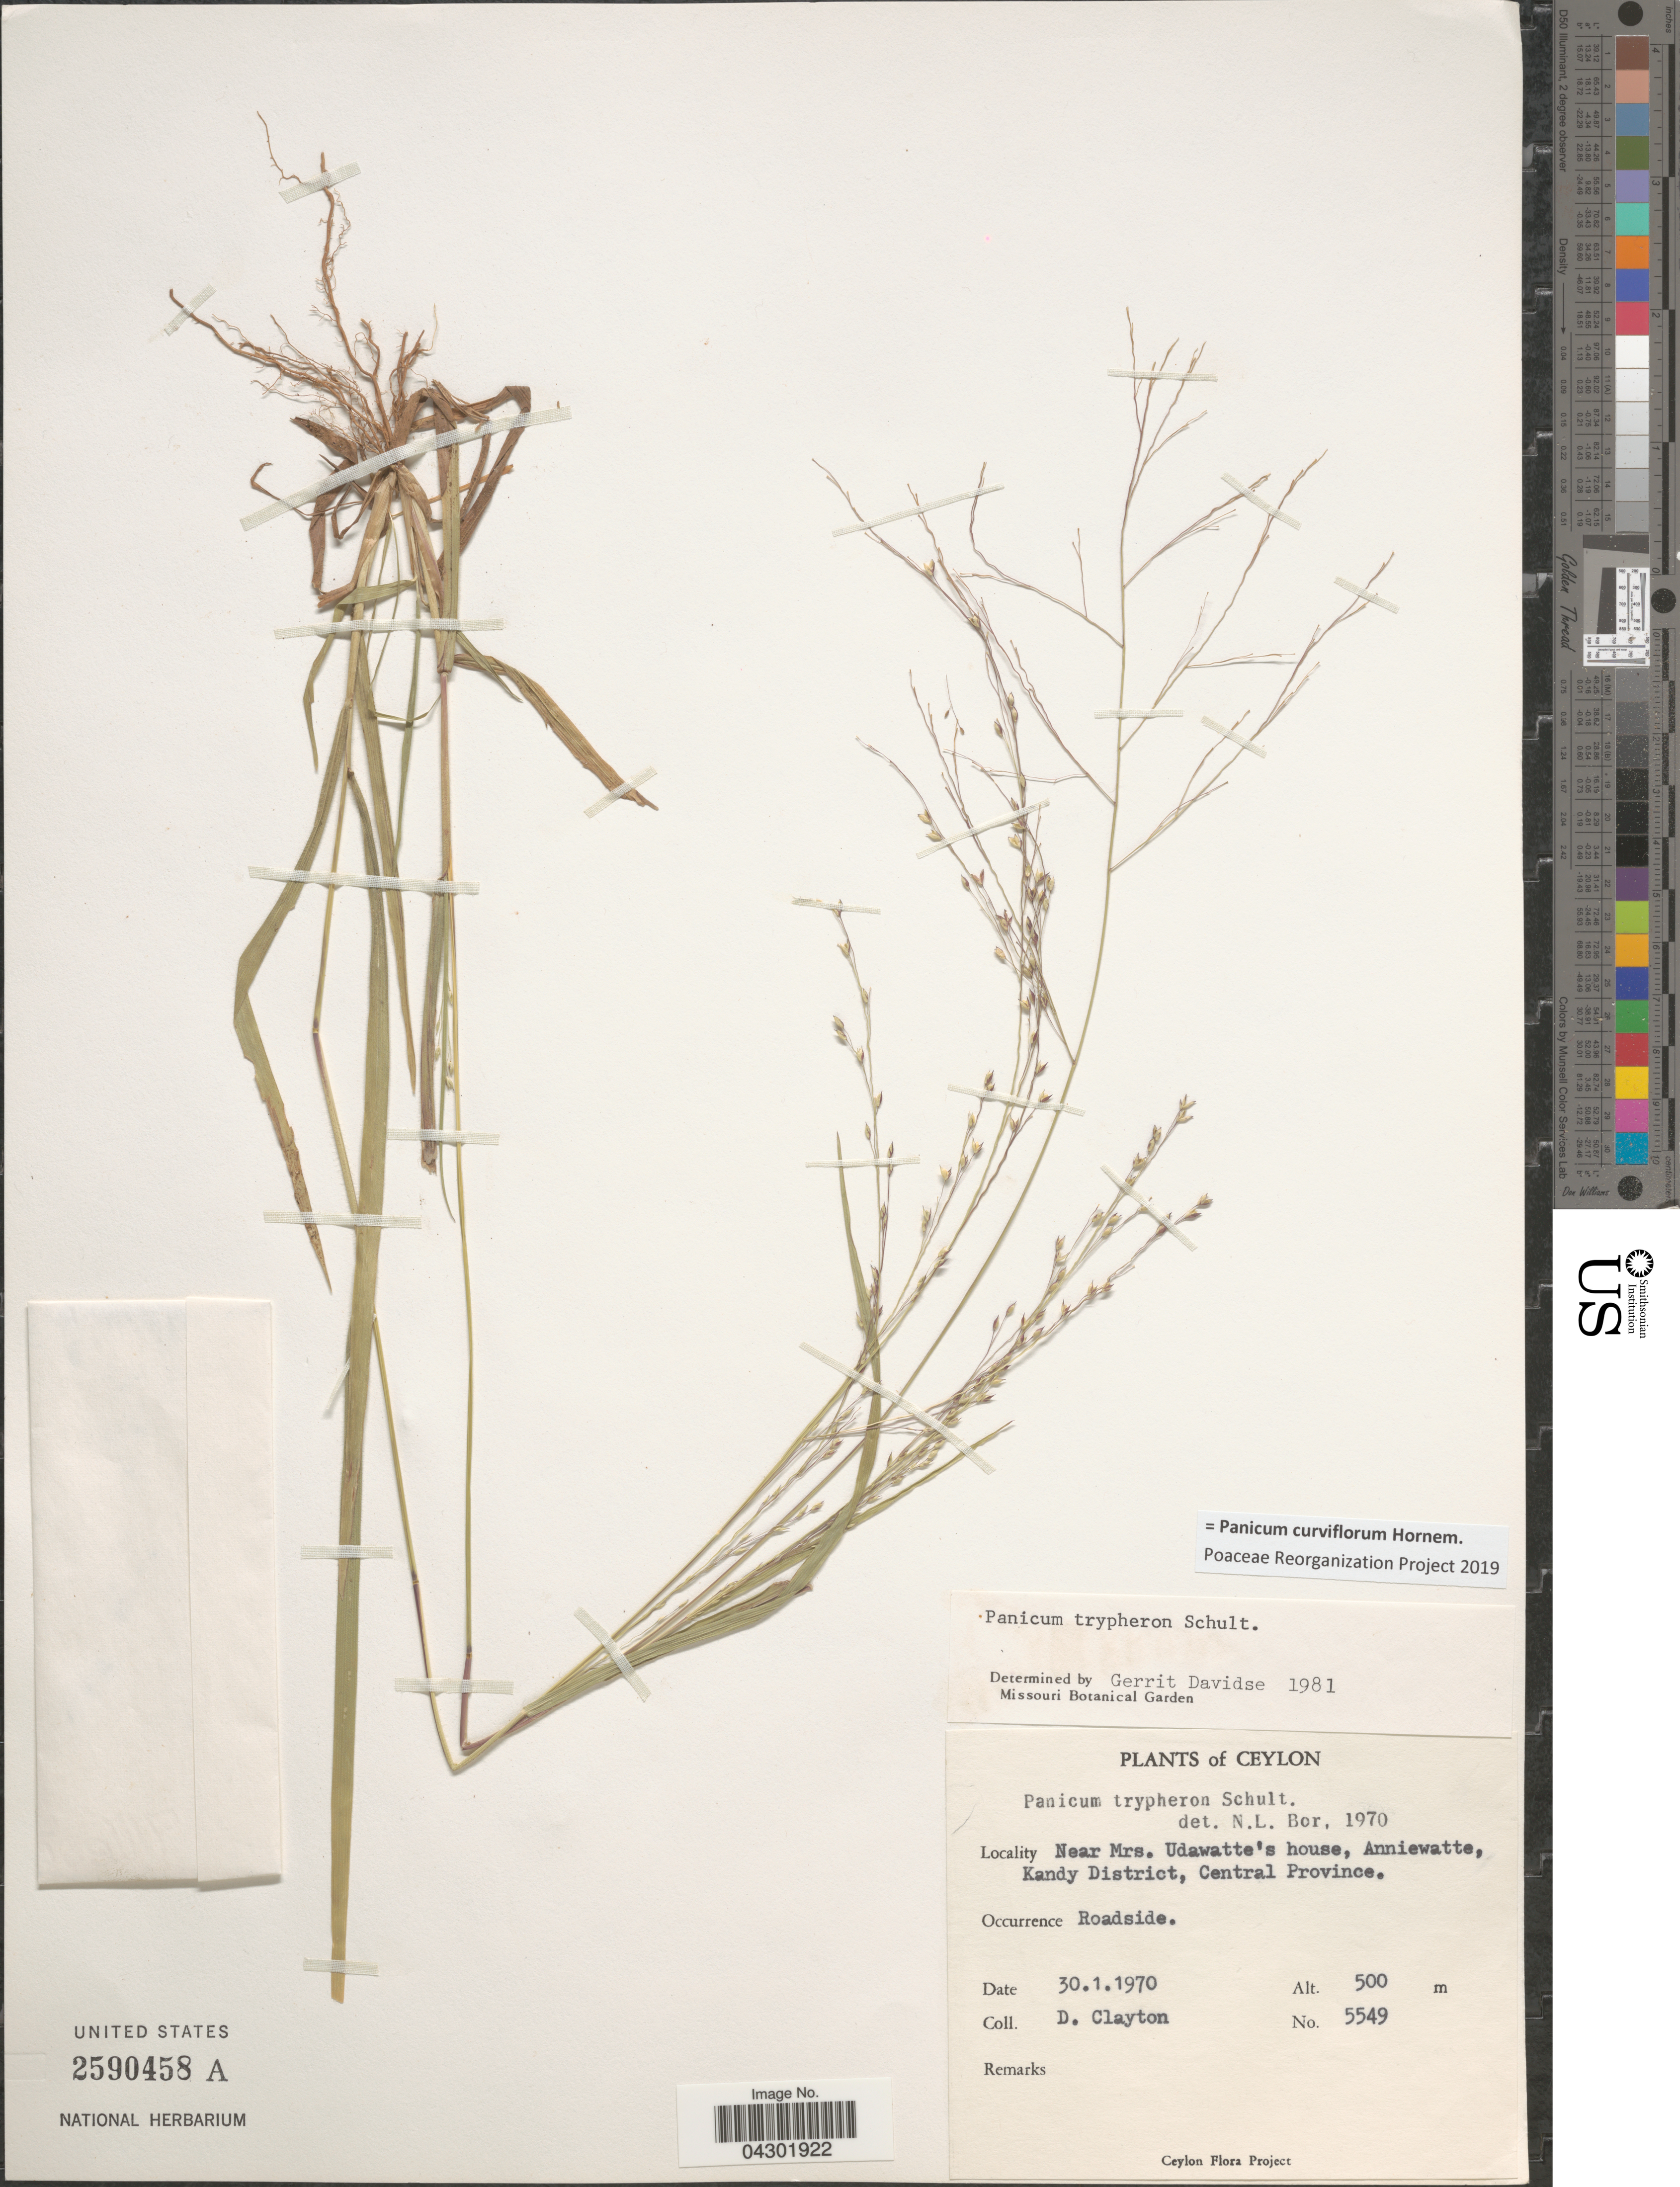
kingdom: Plantae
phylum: Tracheophyta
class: Liliopsida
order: Poales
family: Poaceae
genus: Panicum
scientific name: Panicum curviflorum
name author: Hornem.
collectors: D. Clayton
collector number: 5549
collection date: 1970-01-30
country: Sri Lanka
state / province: Central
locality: Ceylon. Near Mrs. Udawatte's house, Anniewatte, Kandy District, Central Province. Roadside.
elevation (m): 500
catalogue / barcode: US 2590458A